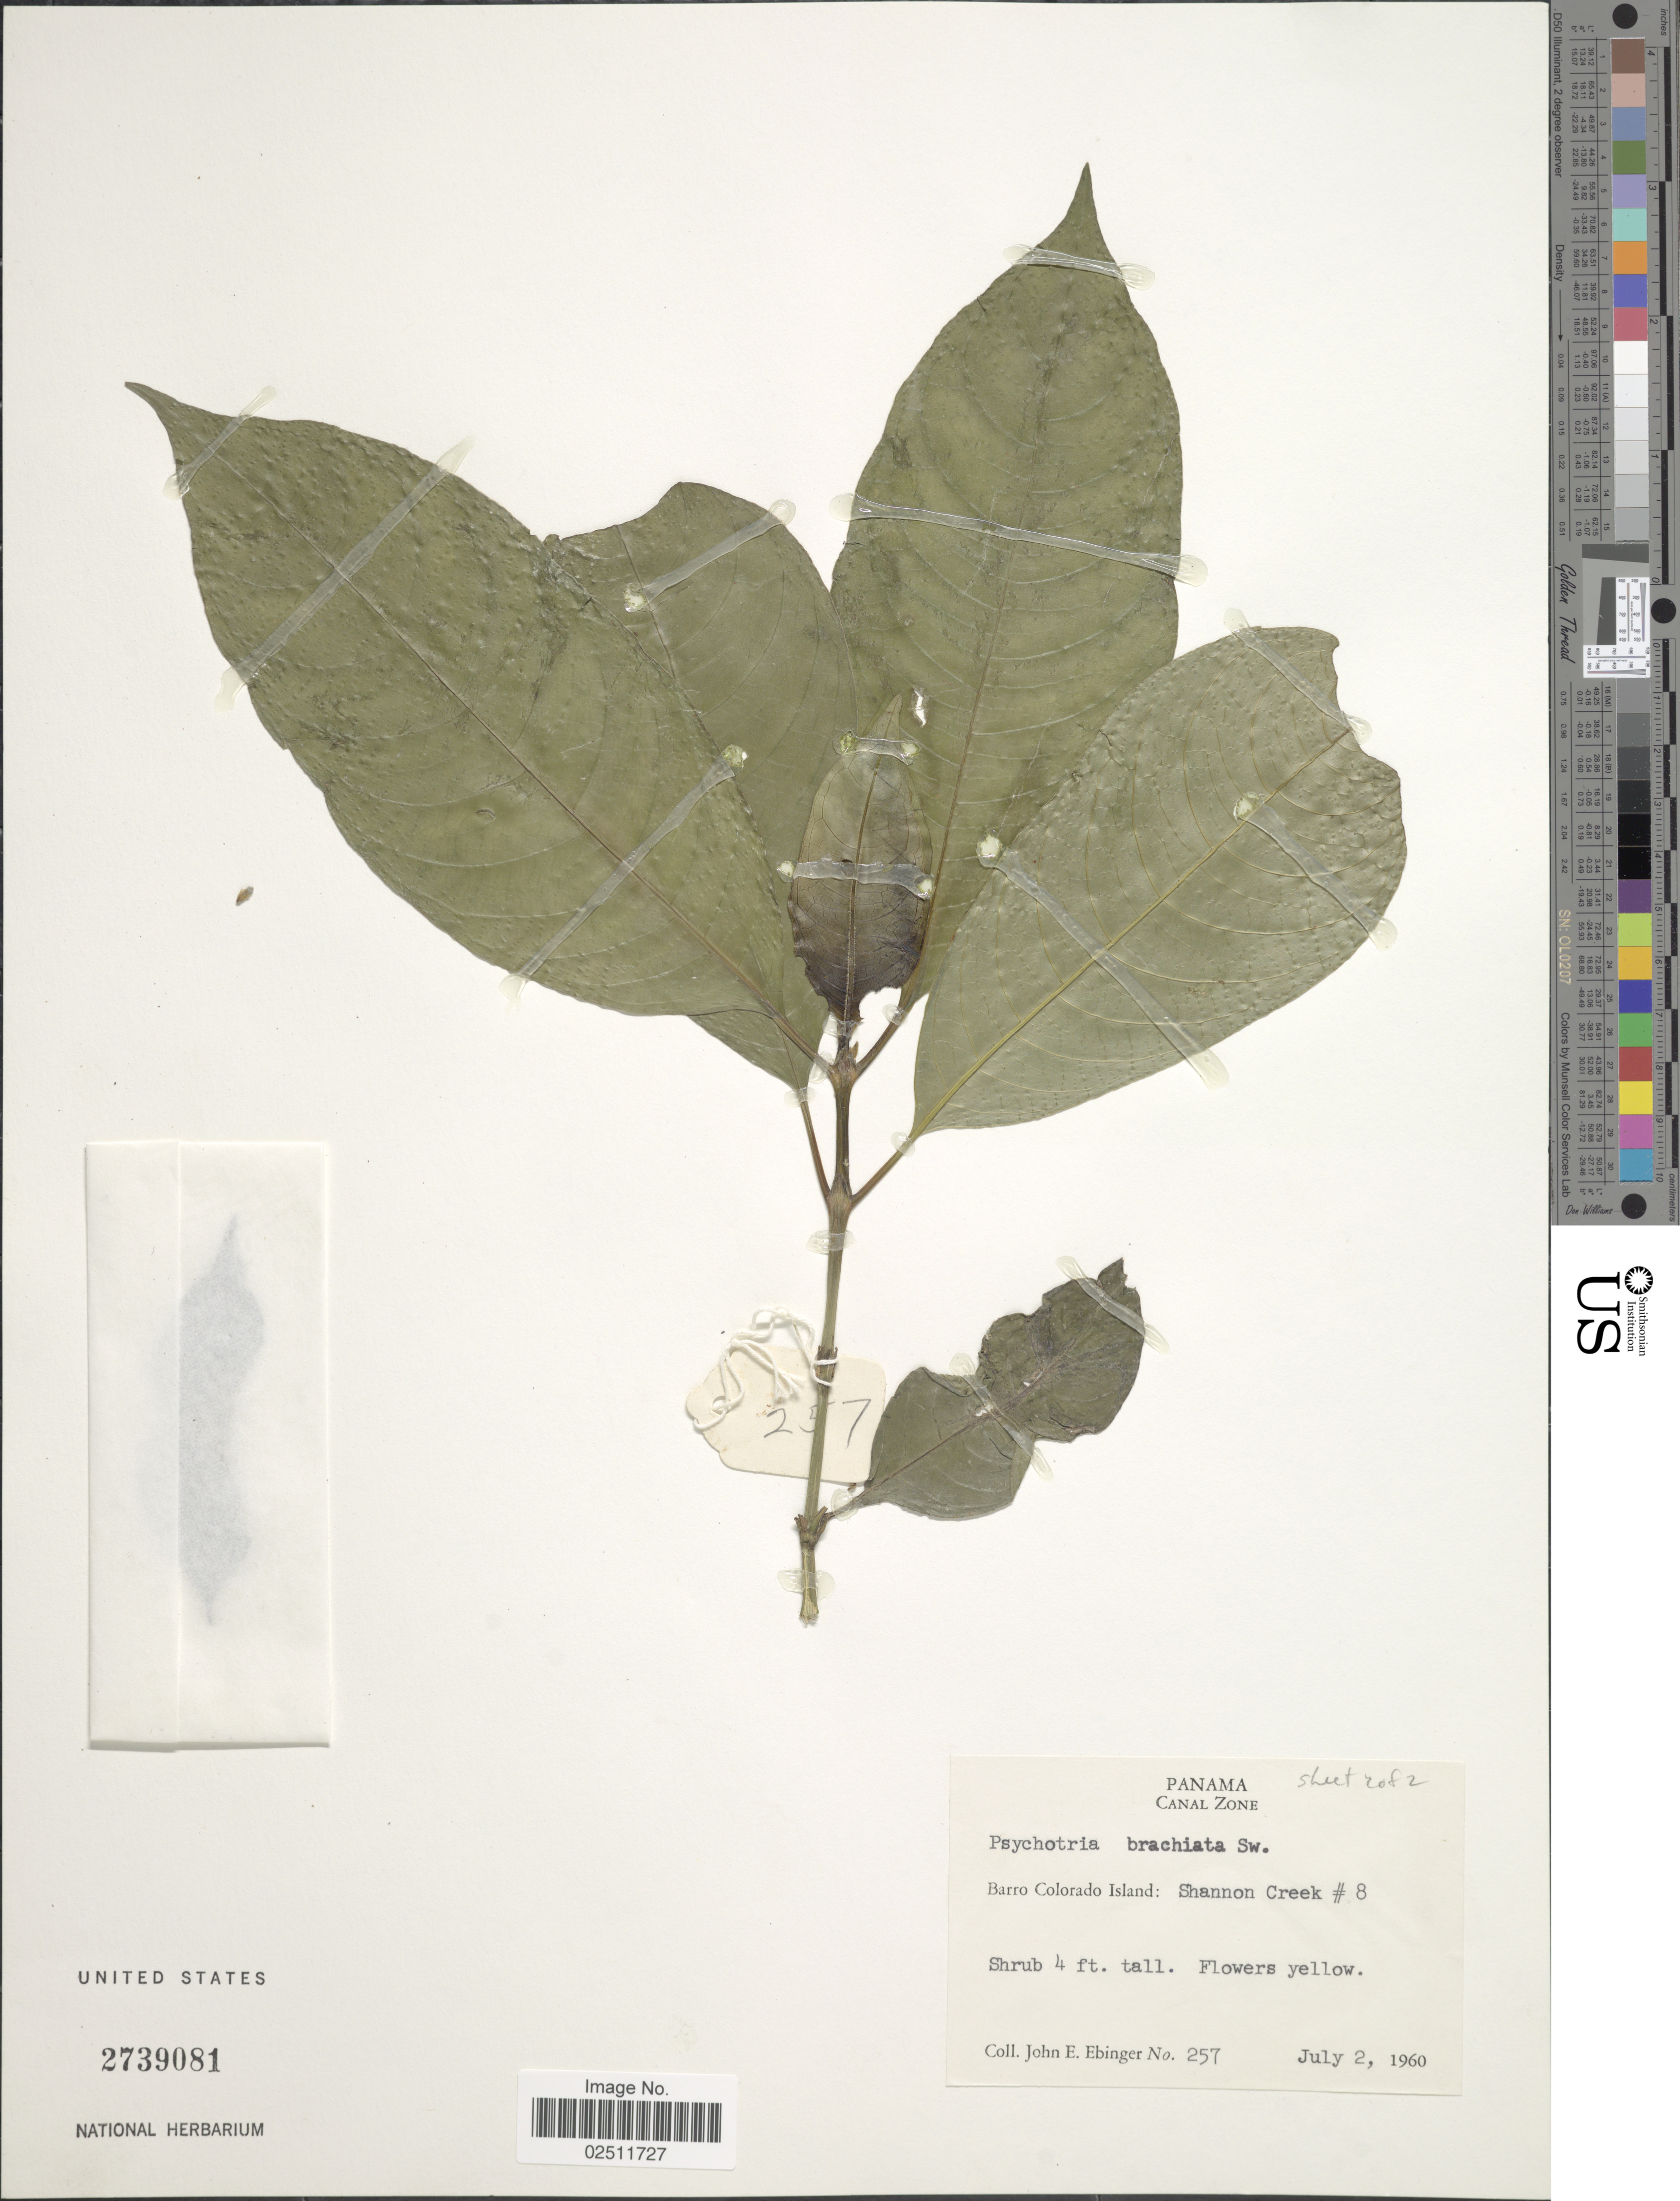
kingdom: Plantae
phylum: Tracheophyta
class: Magnoliopsida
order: Gentianales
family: Rubiaceae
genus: Psychotria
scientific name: Psychotria brachiata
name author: Sw.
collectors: J. Ebinger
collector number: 257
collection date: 1960-07-02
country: Panama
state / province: Panamá Oeste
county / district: Canal Zone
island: Barro Colorado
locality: Canal Zone. Barro Colorado Island: Shannon Creek #8.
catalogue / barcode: US 2739081